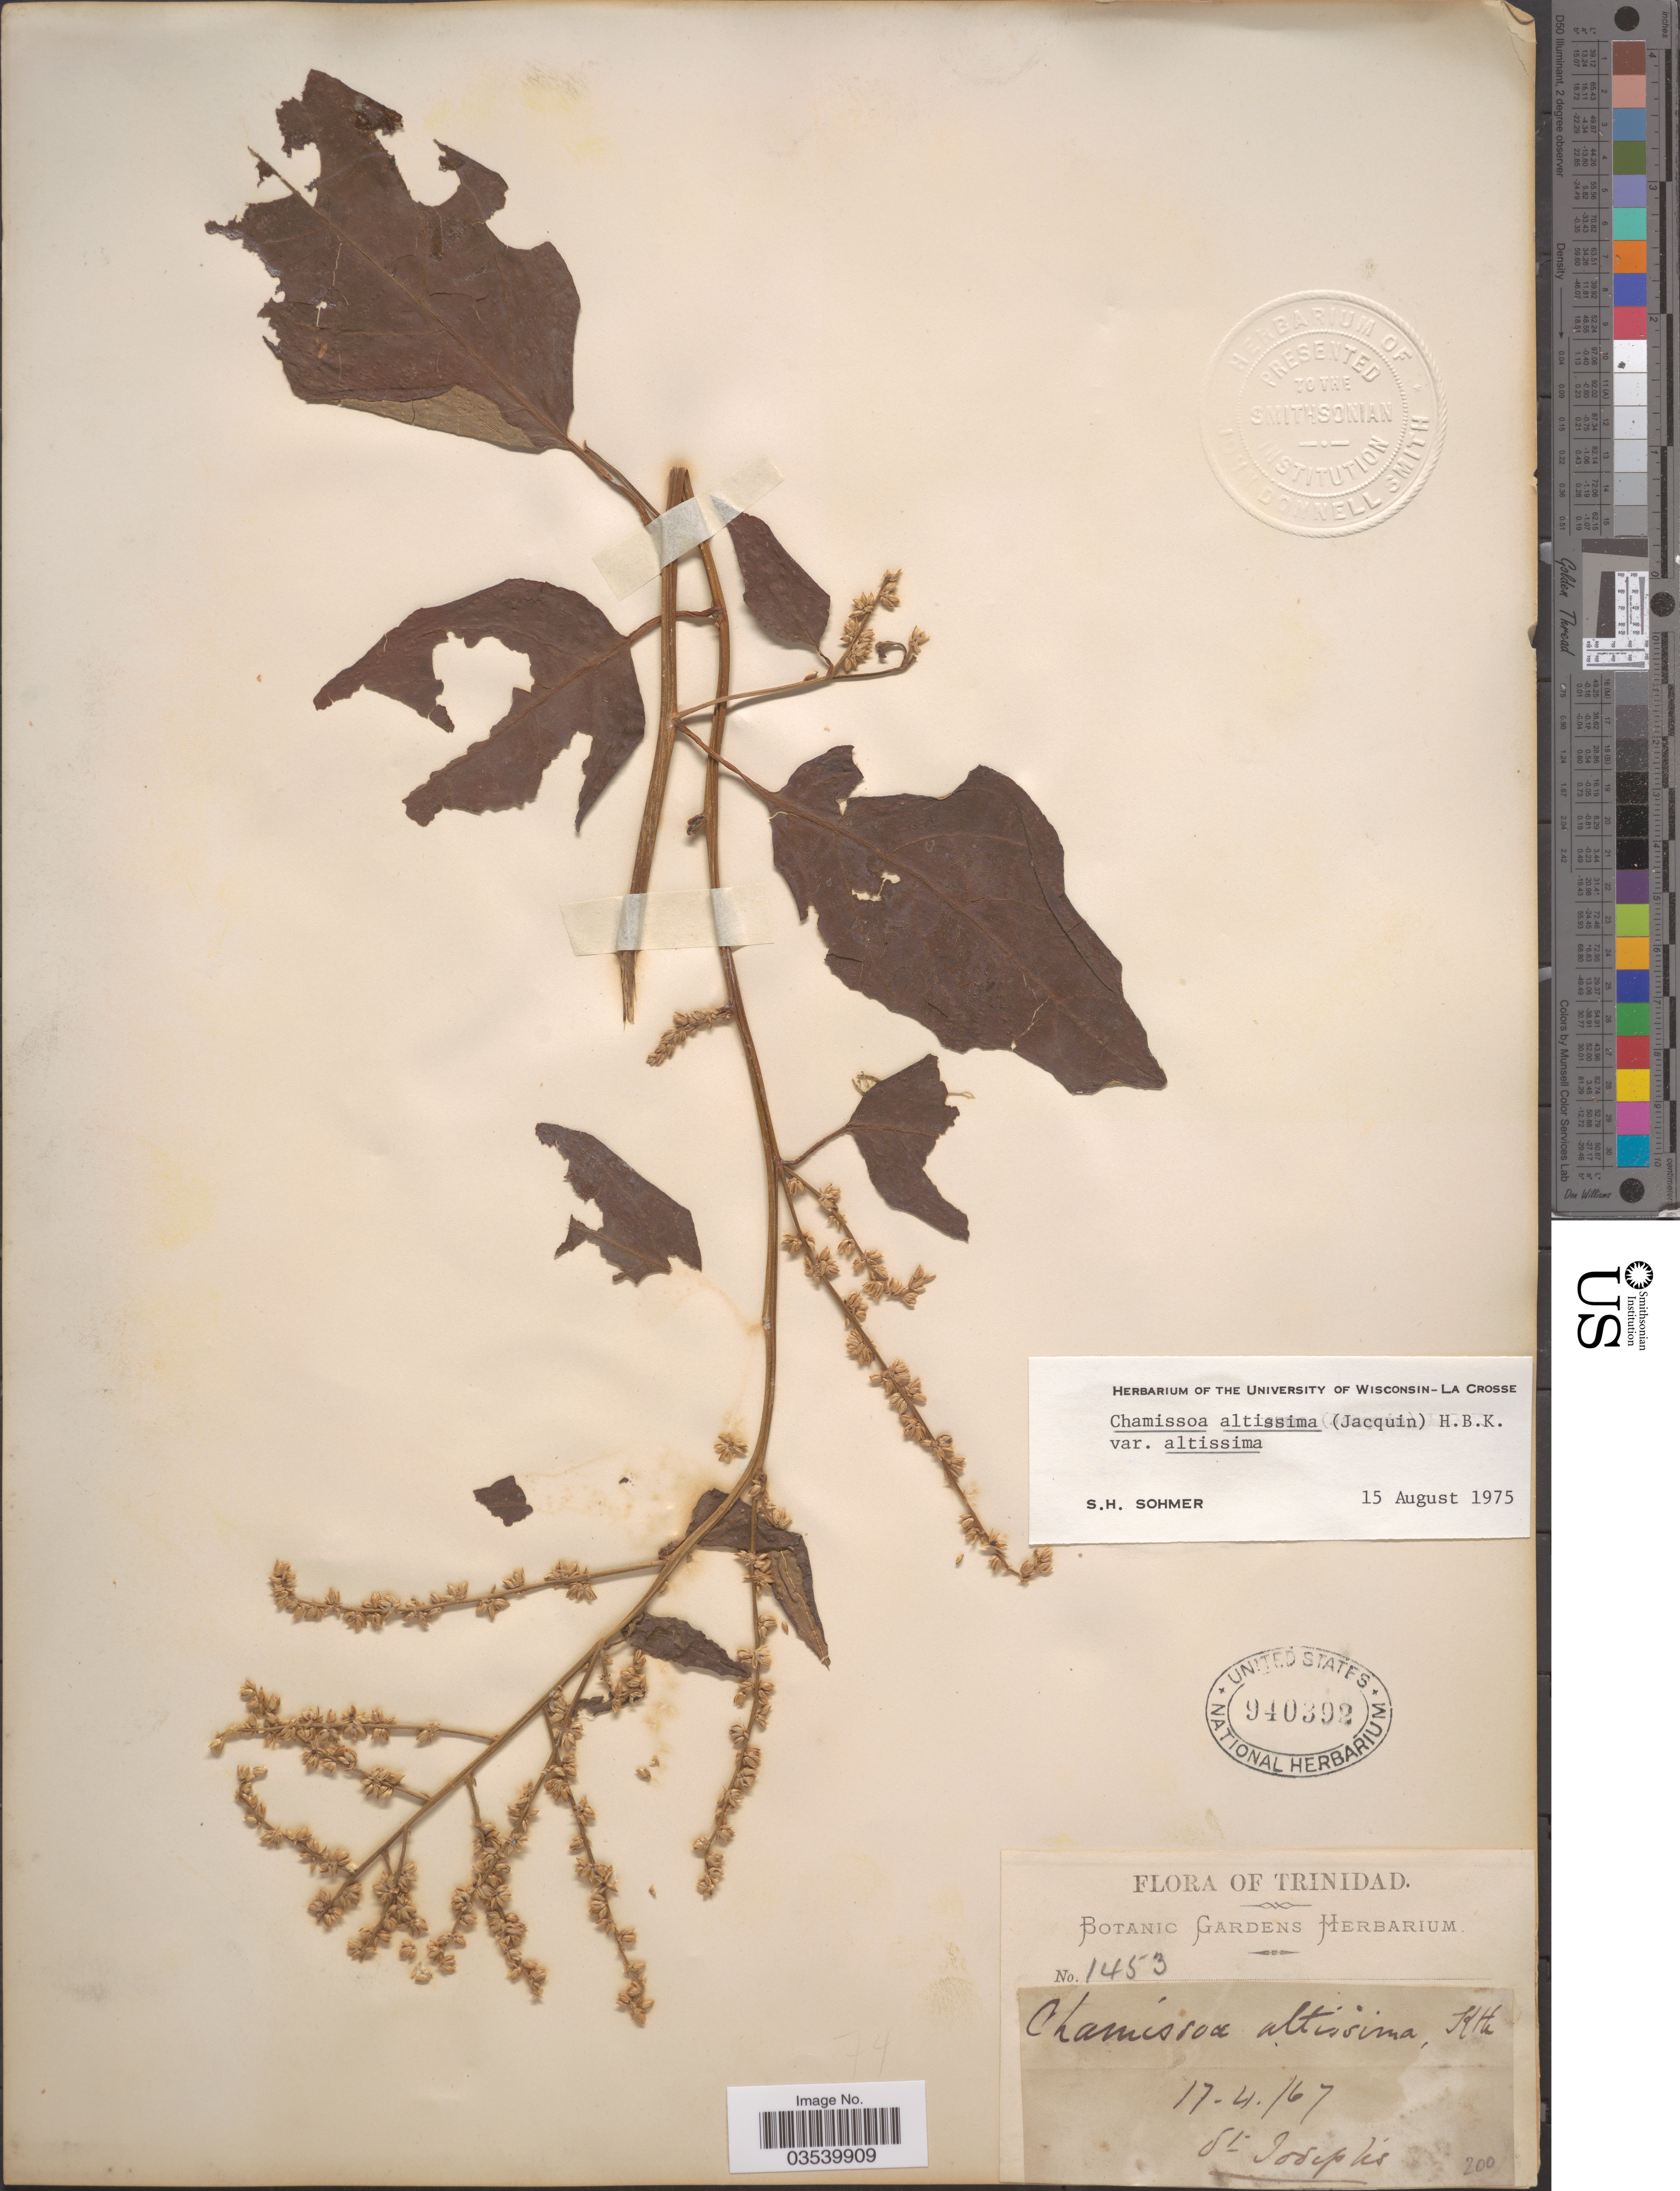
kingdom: Plantae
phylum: Tracheophyta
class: Magnoliopsida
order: Caryophyllales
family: Amaranthaceae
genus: Chamissoa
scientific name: Chamissoa altissima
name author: (Jacq.) Kunth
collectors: ex herb. Botanic Gardens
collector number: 1453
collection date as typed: Transcribed d/m/y: 17/4/67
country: Trinidad and Tobago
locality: Trinidad. St. Joseph's.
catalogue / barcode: US 940392